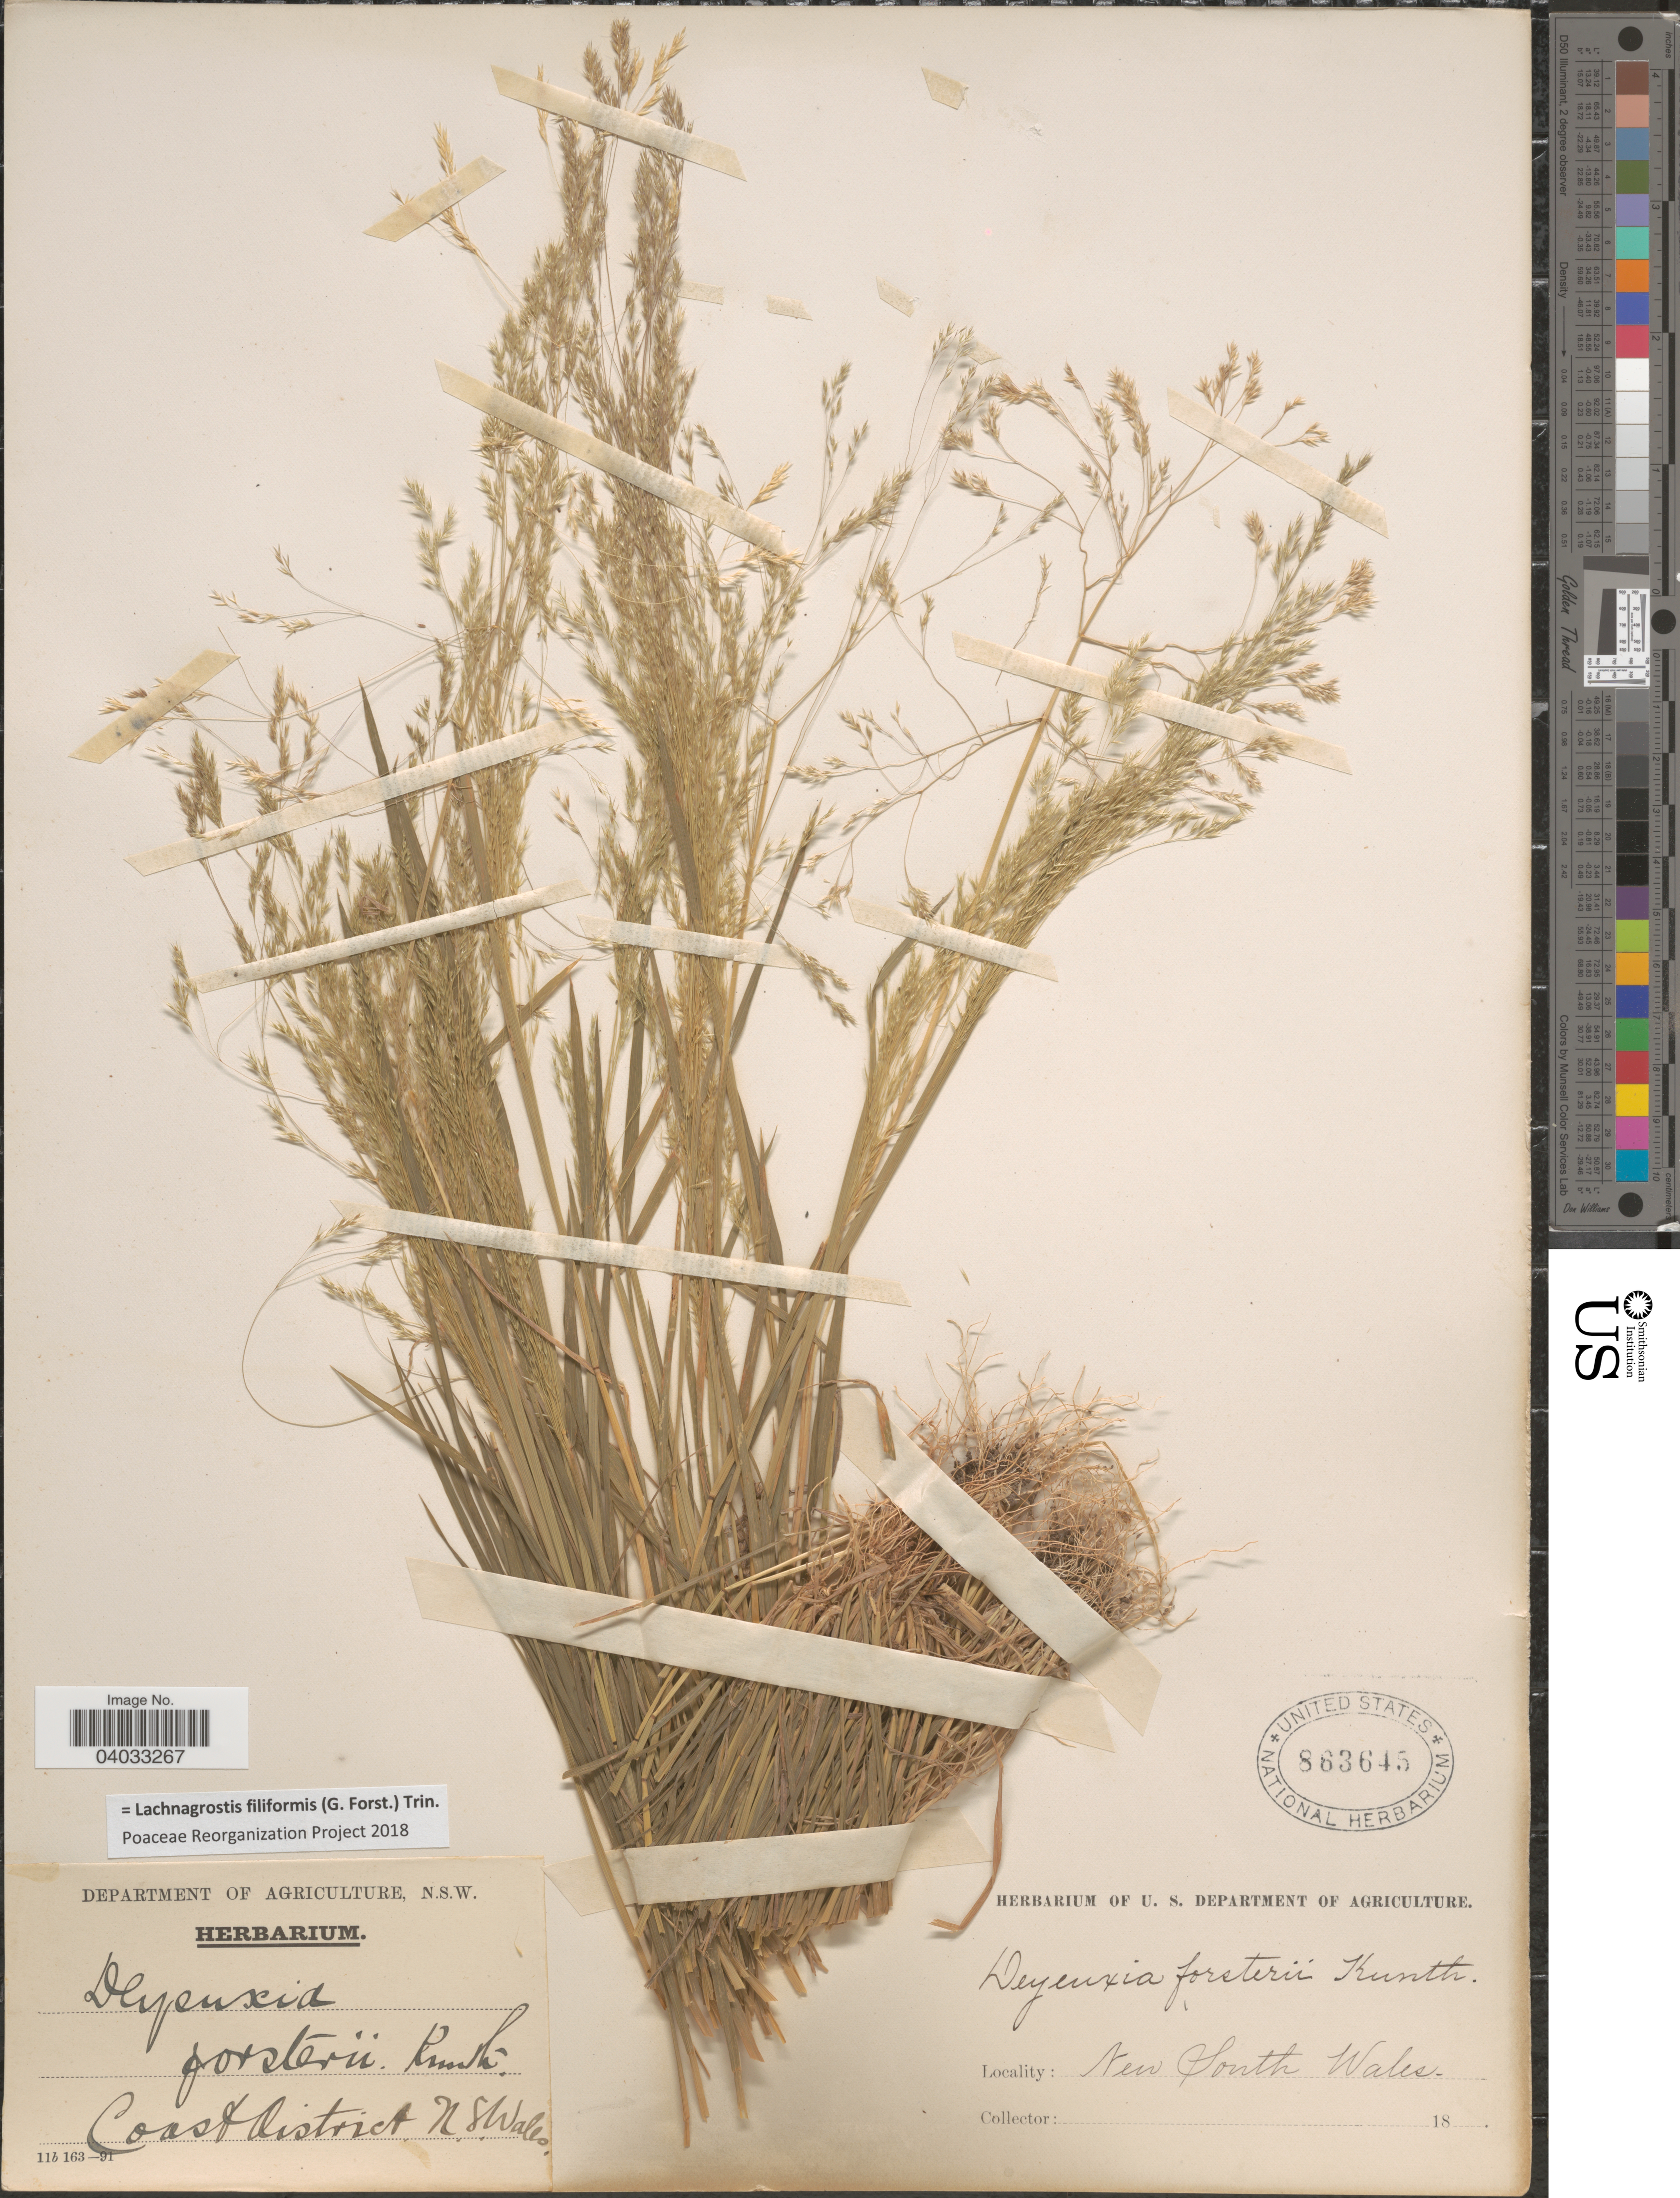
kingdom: Plantae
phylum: Tracheophyta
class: Liliopsida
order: Poales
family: Poaceae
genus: Lachnagrostis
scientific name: Lachnagrostis filiformis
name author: (J.R. Forst.) Trin.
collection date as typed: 18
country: Australia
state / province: New South Wales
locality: Coast District. N.S. Wales.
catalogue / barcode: US 863645